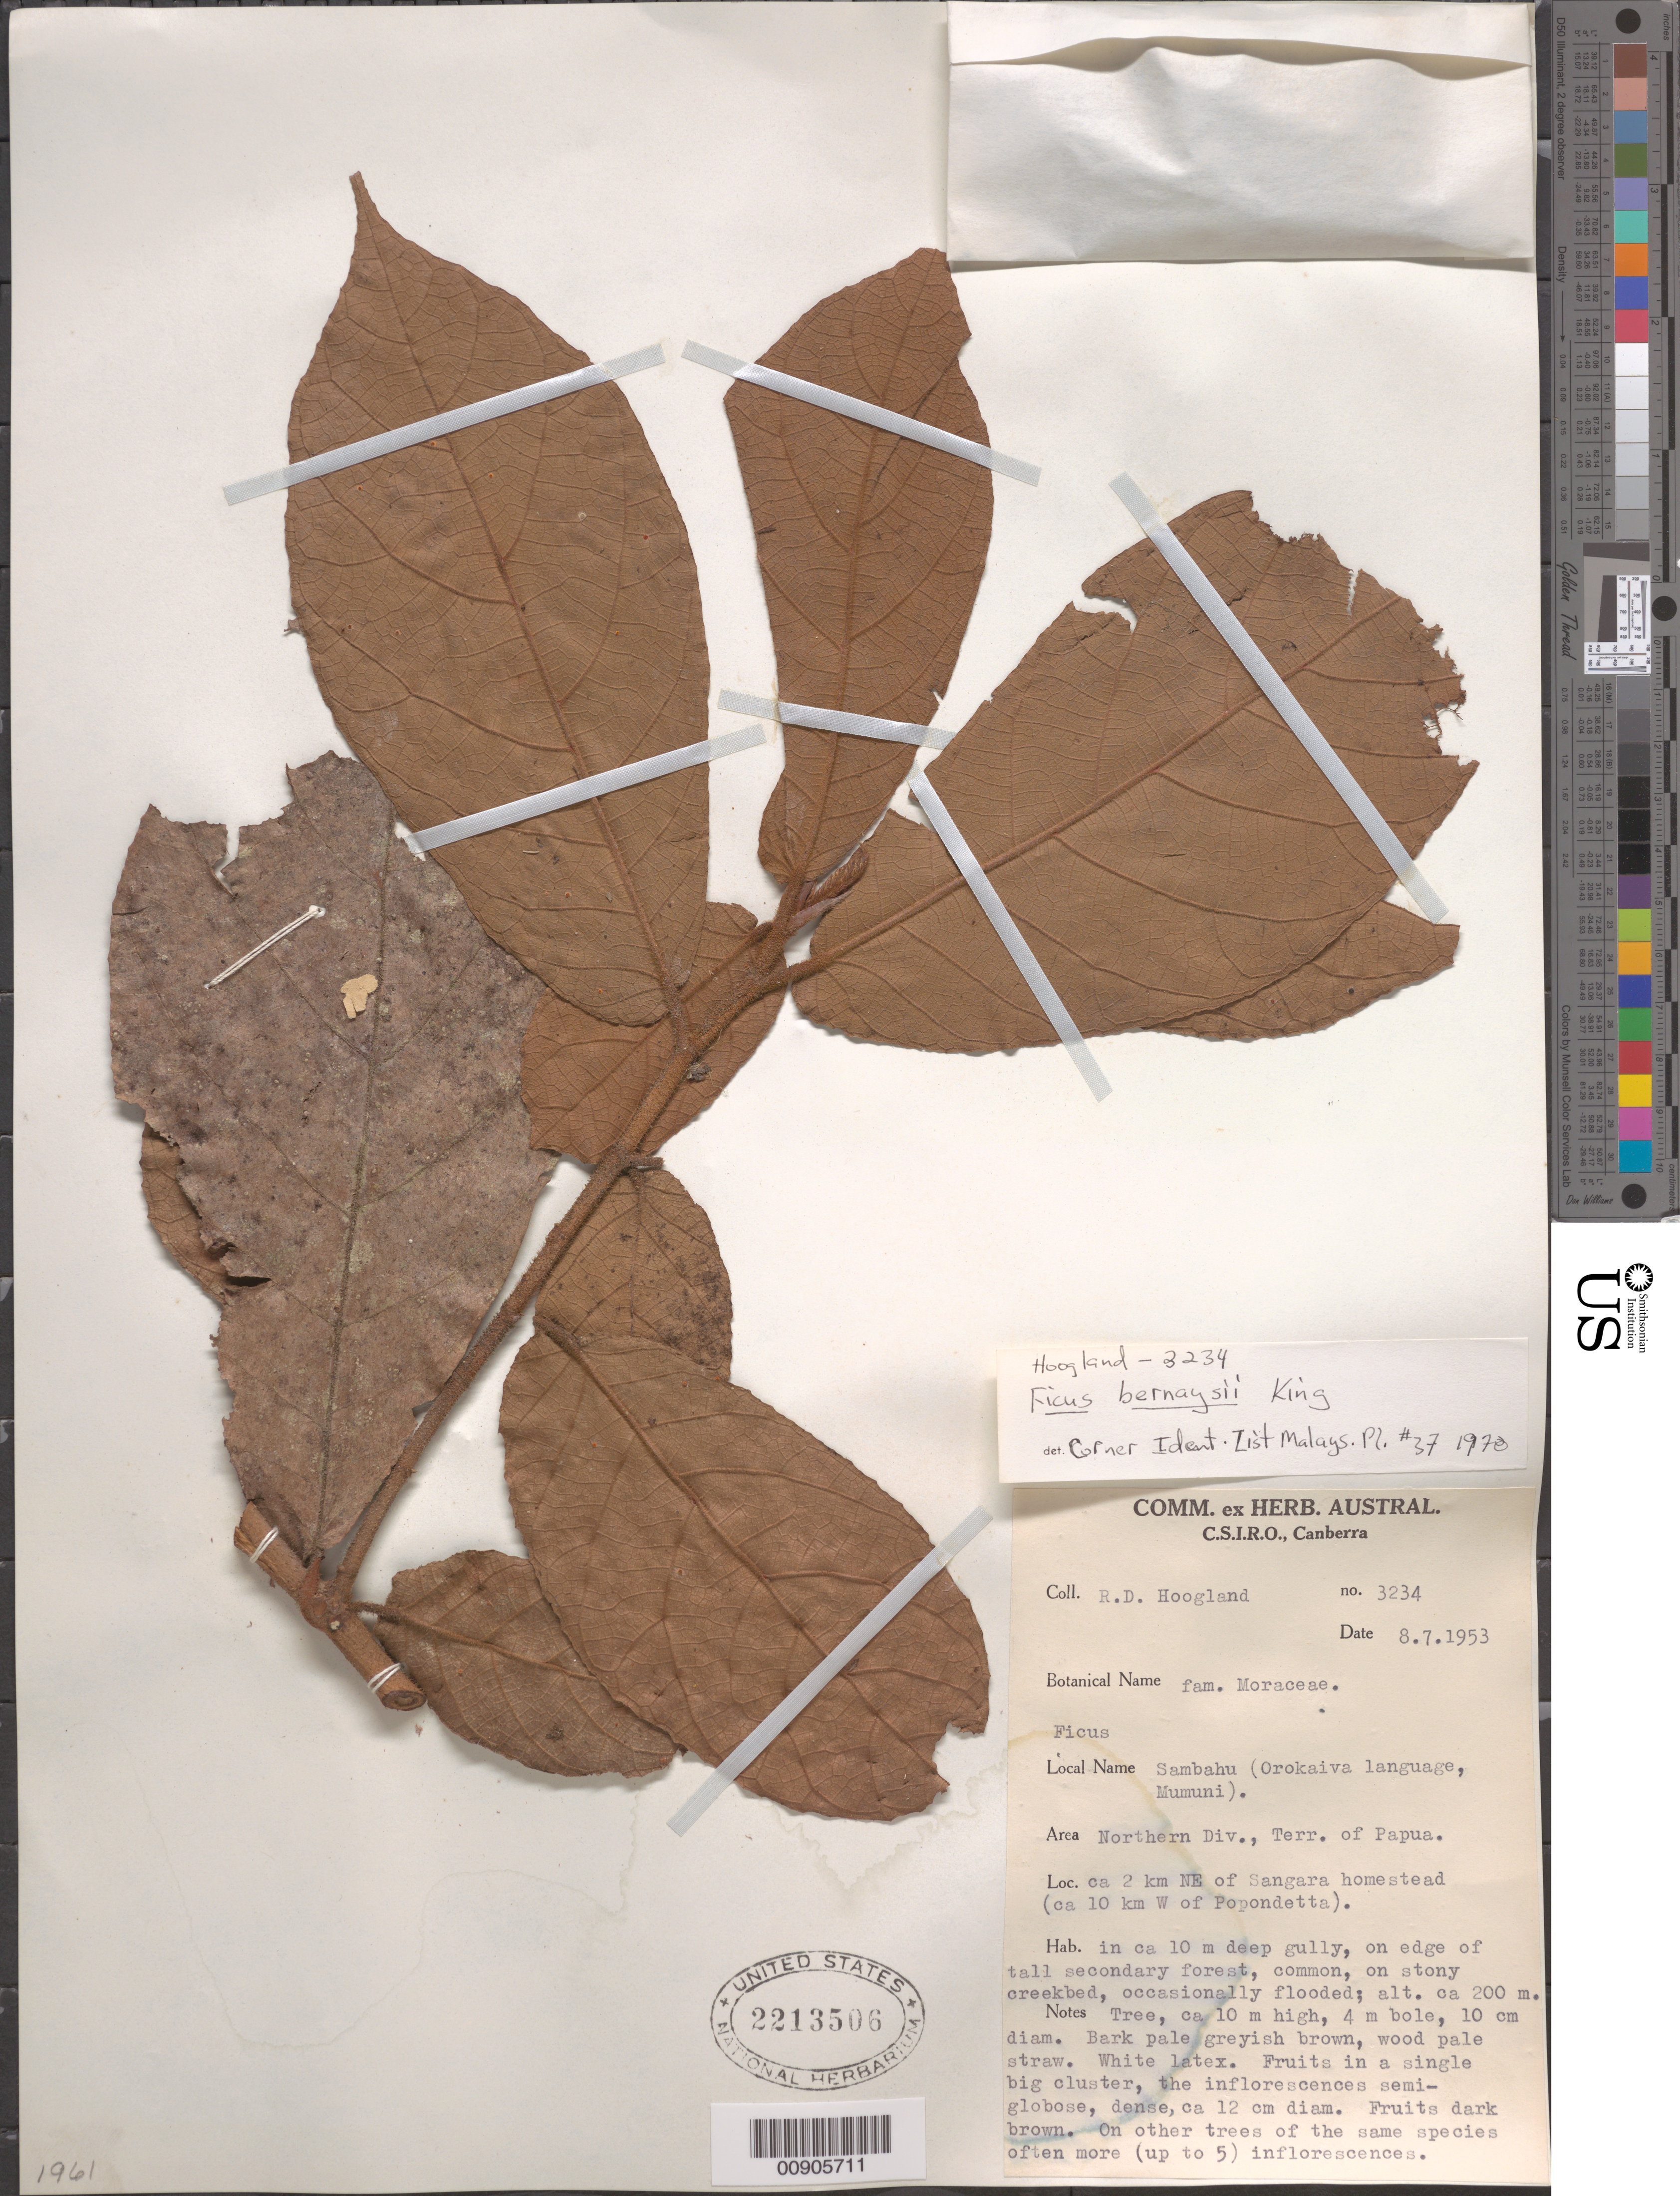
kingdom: Plantae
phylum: Tracheophyta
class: Magnoliopsida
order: Rosales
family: Moraceae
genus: Ficus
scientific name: Ficus bernaysii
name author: King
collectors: R. D. Hoogland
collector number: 3234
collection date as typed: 08 Jul 1953 or 07 Aug 1953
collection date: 1953-07-08 or 1953-08-07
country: Papua New Guinea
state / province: Northern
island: New Guinea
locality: ca. 10 km. W of Popondetta, ca. 2 km NE of Sangara homstead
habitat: on edge of tall secondary forest, on stony creekbed, occasionally flooded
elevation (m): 200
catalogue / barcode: US 2213506